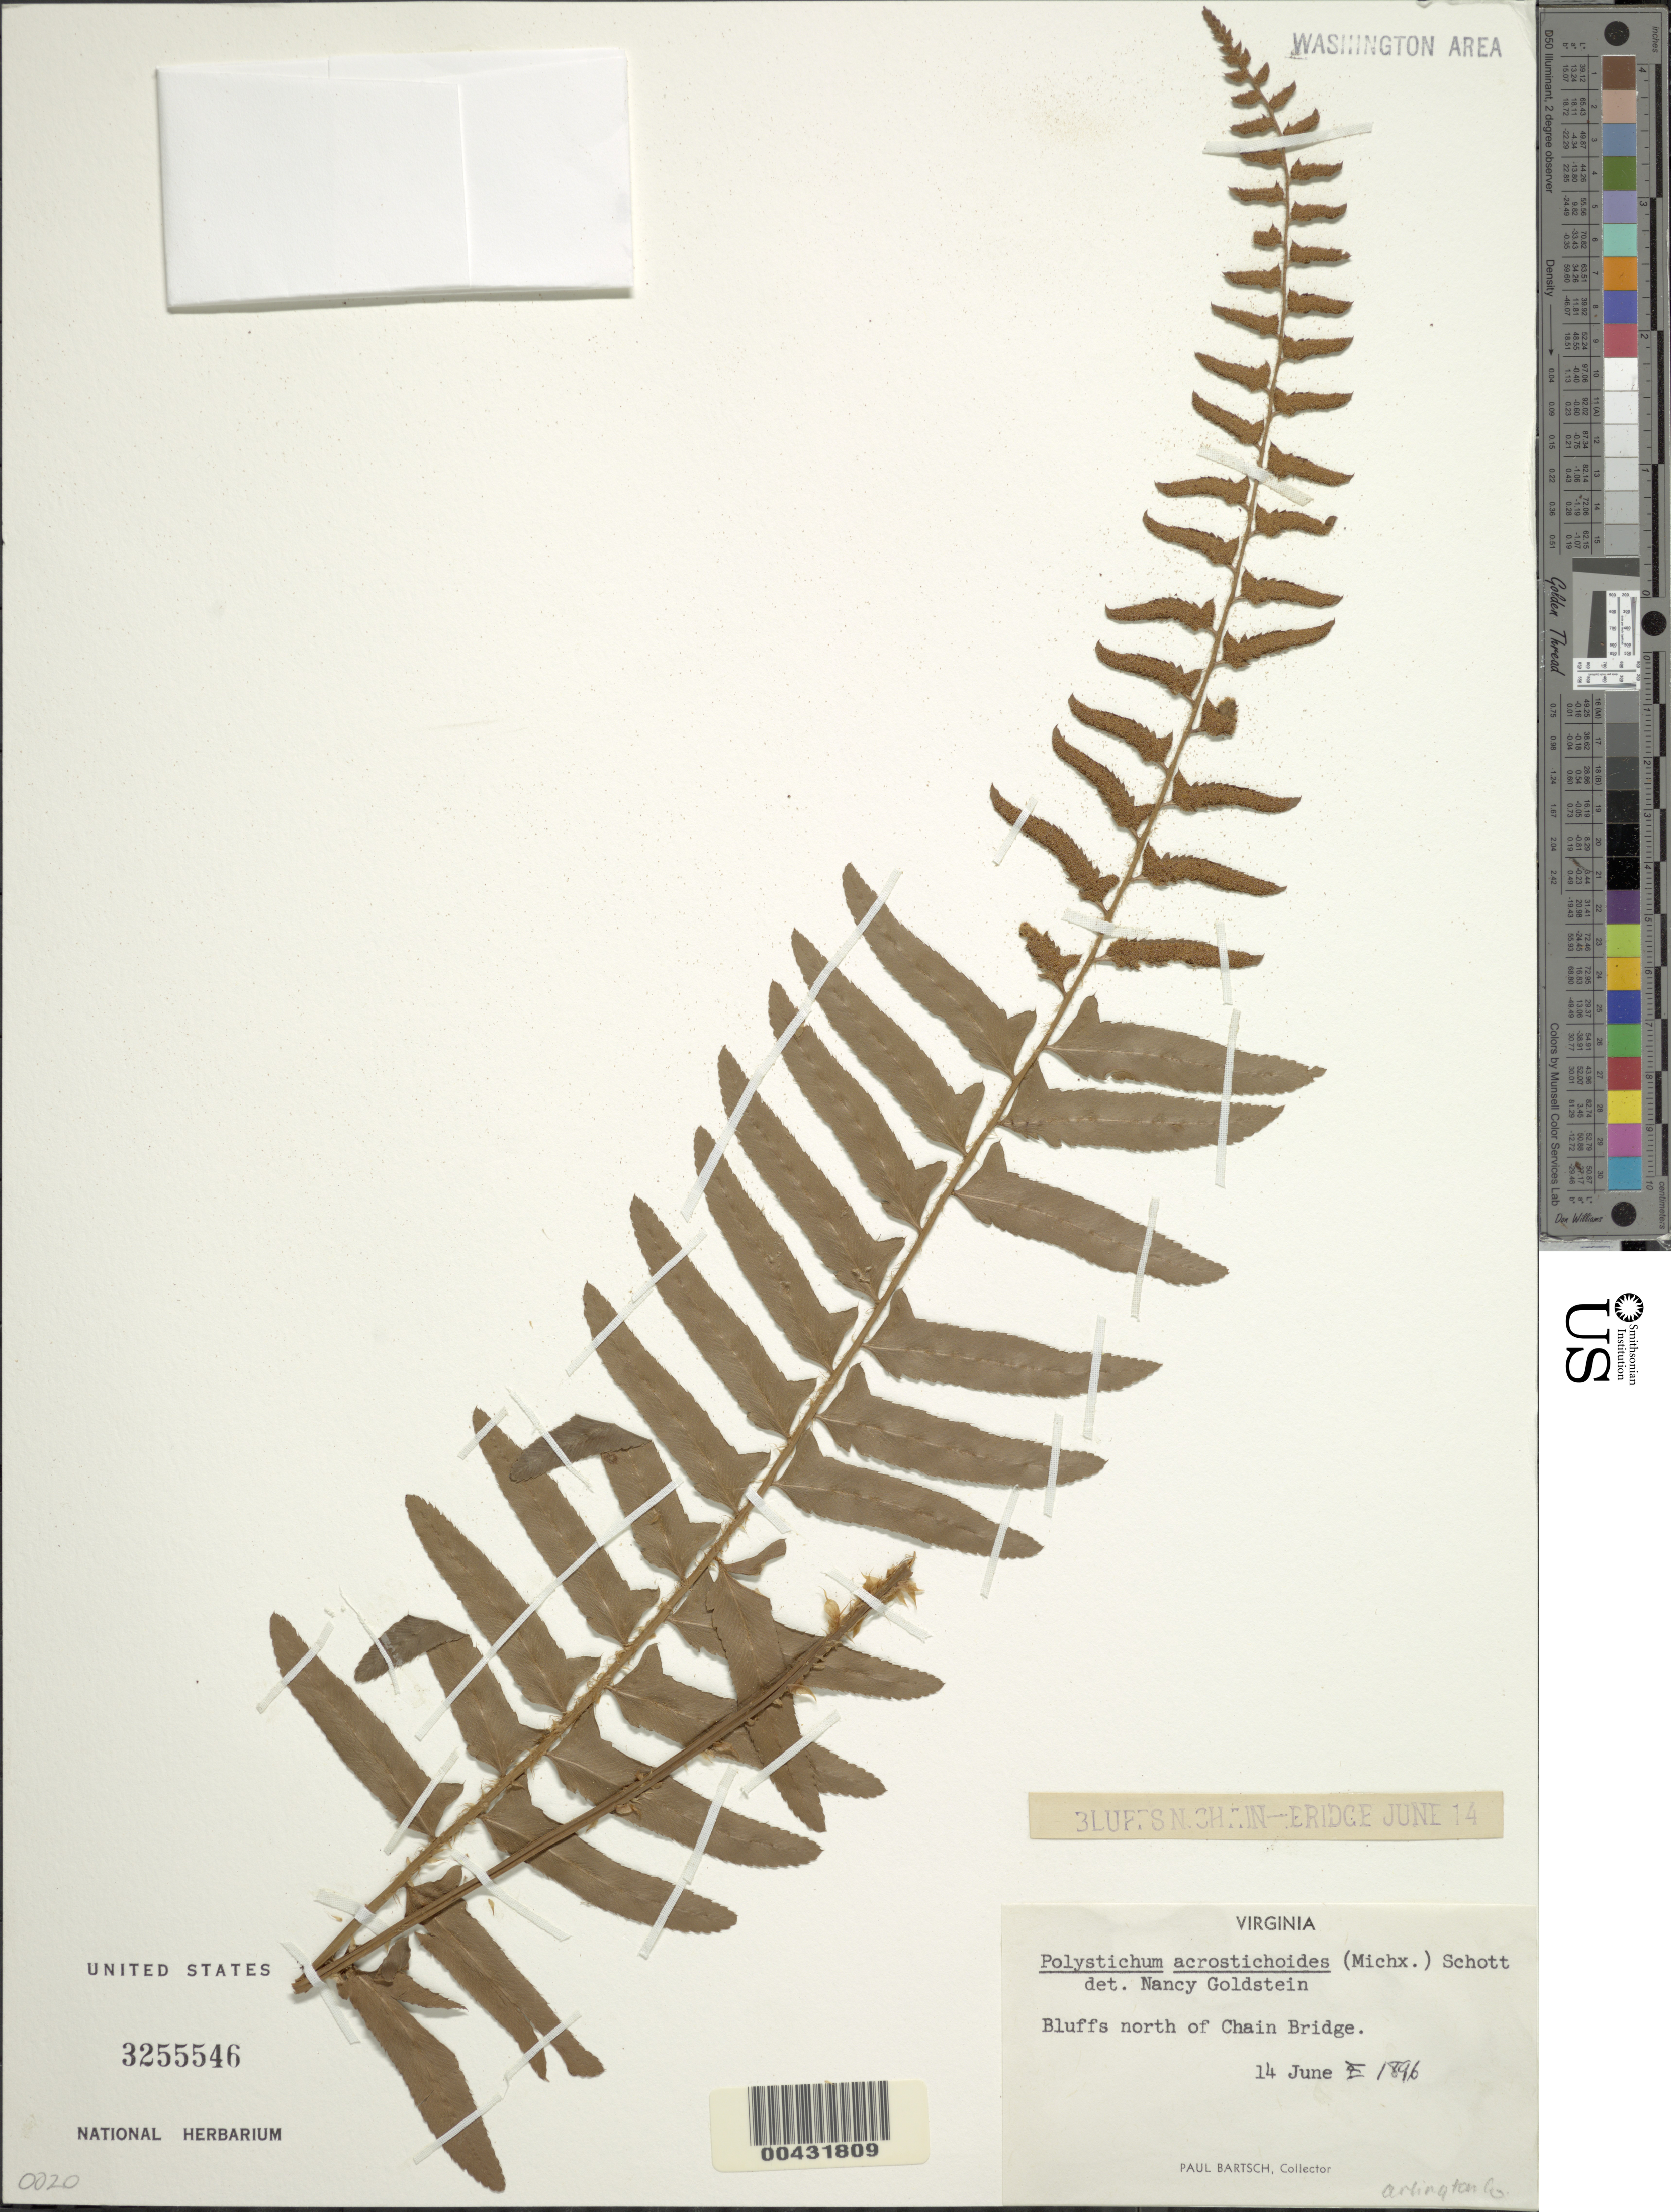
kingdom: Plantae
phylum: Tracheophyta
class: Polypodiopsida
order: Polypodiales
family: Dryopteridaceae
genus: Polystichum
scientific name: Polystichum acrostichoides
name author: (Michx.) Schott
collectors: P. Bartsch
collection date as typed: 14 Jun 1896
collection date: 1896-06-14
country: United States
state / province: Virginia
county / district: Arlington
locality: N of Chain Bridge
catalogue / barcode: US 3255546